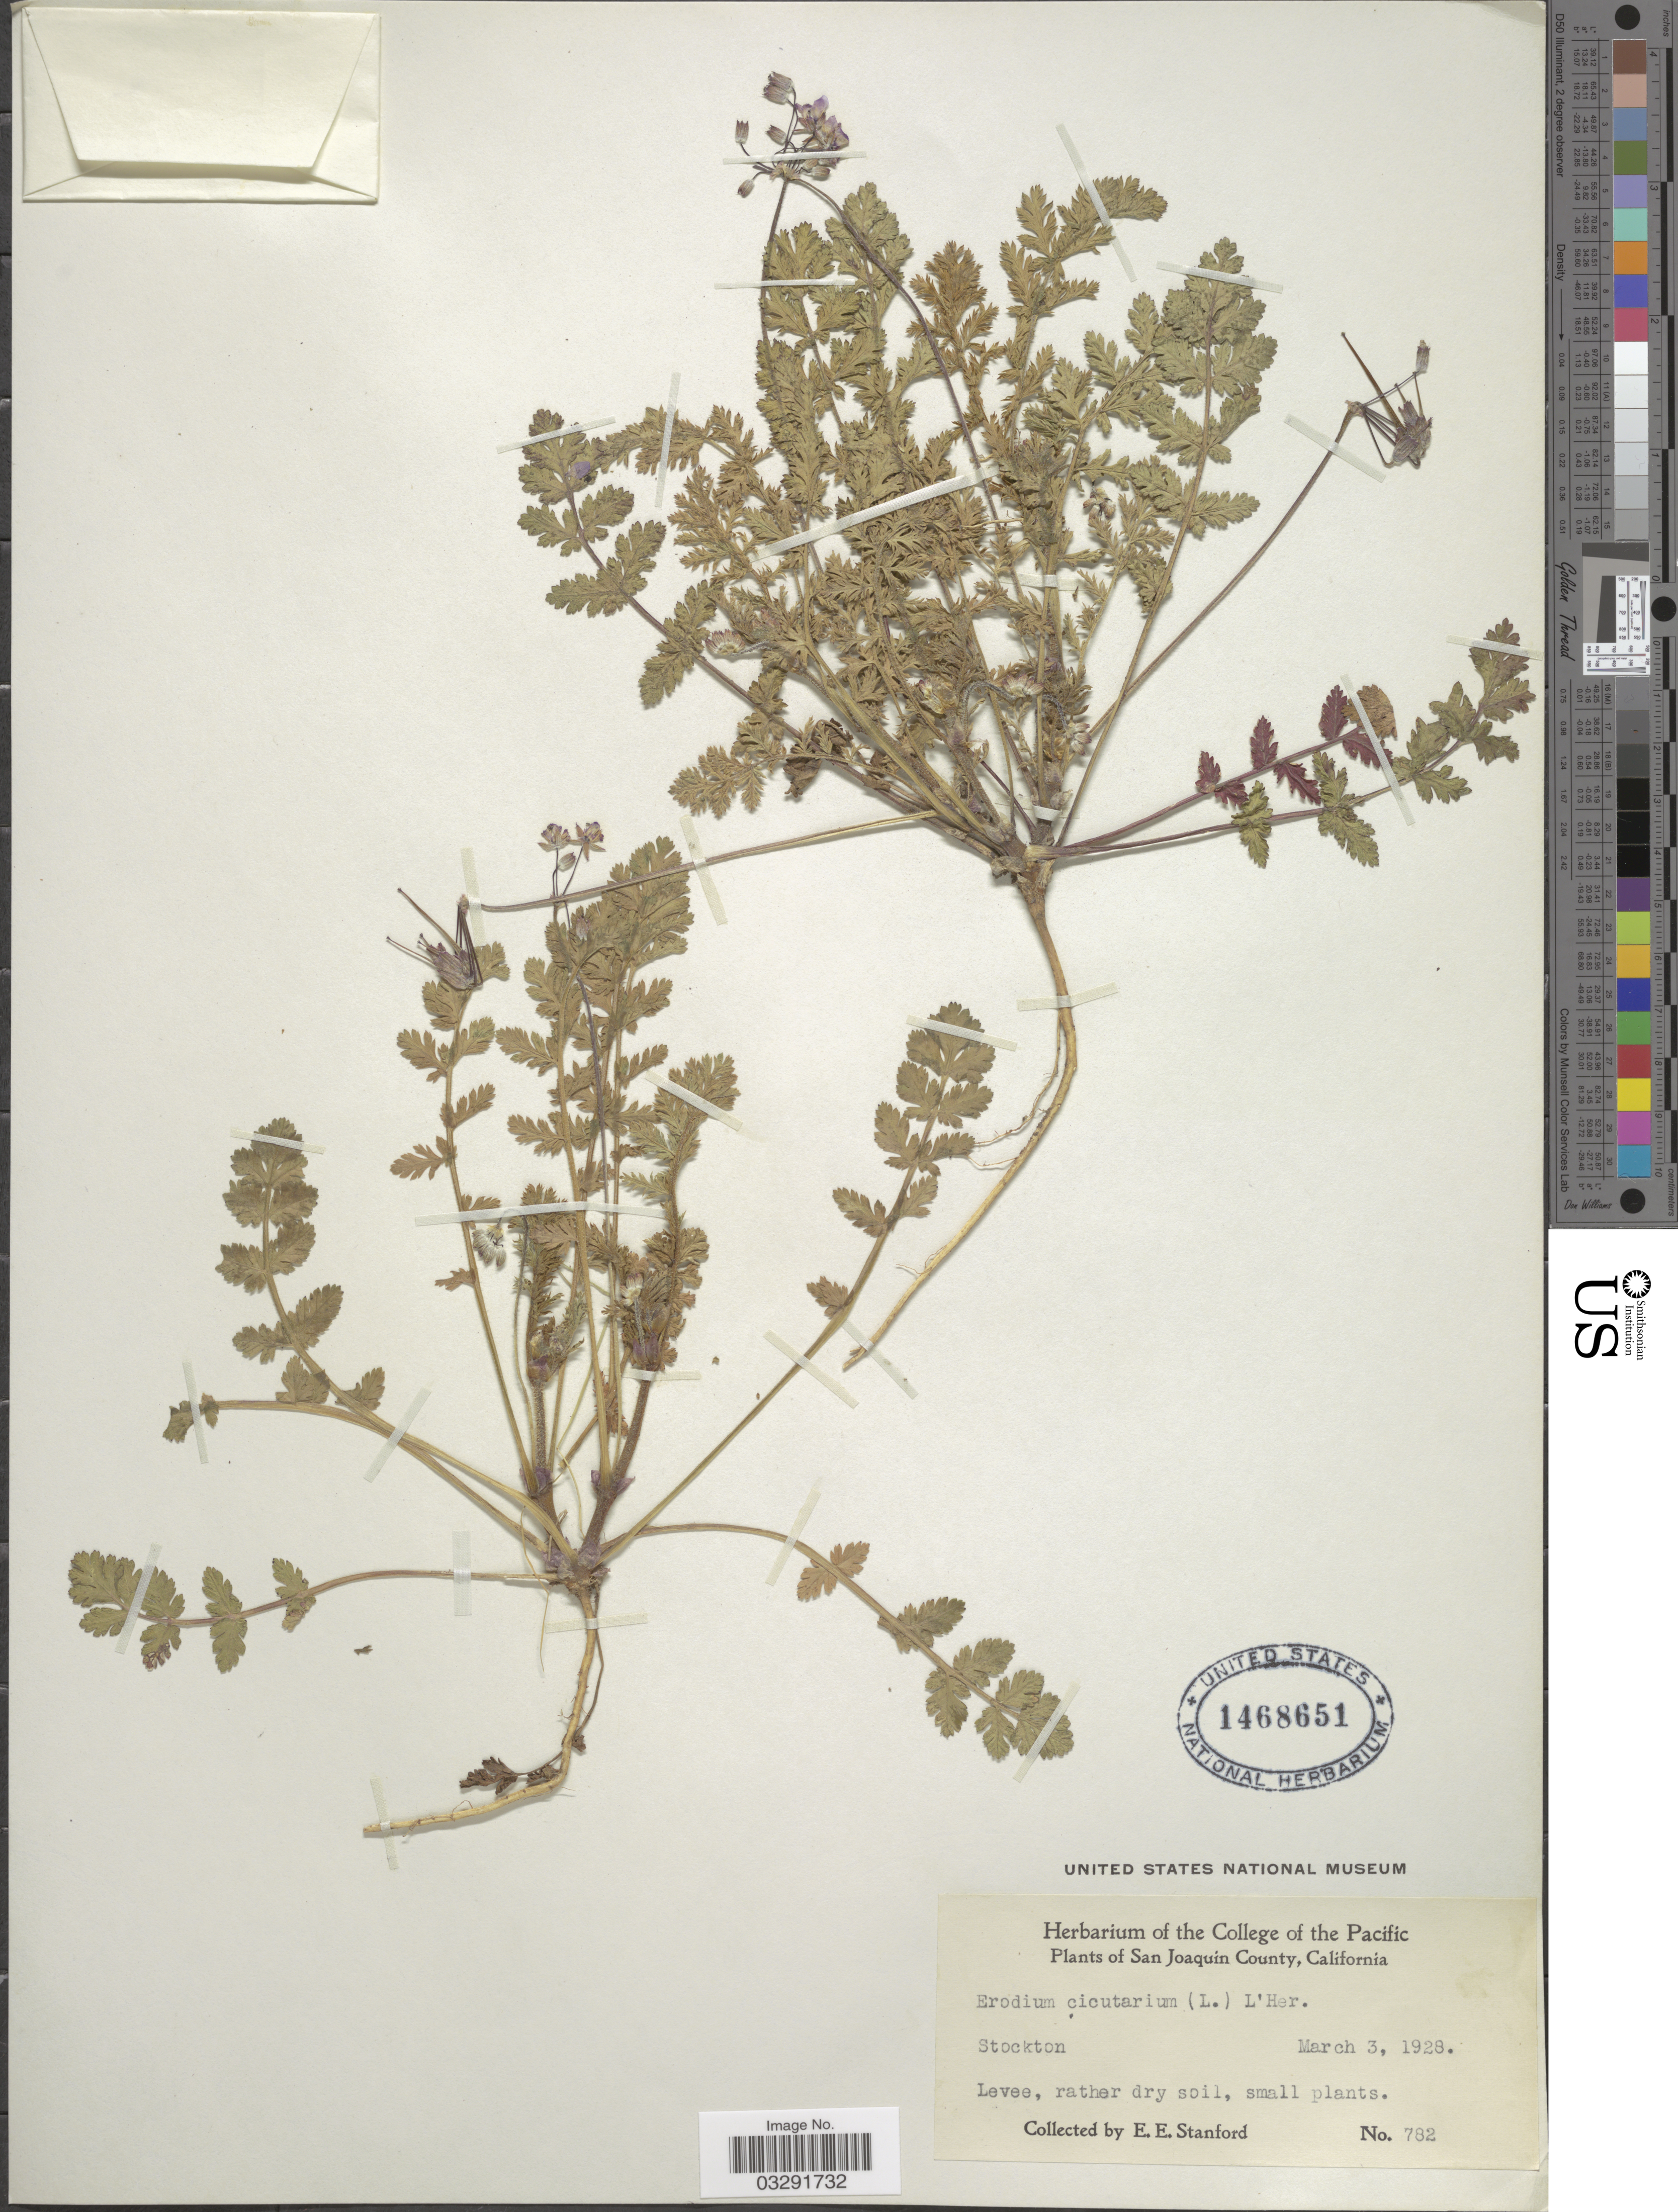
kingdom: Plantae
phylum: Tracheophyta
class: Magnoliopsida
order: Geraniales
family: Geraniaceae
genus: Erodium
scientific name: Erodium cicutarium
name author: (L.) L'Hér.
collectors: E. Stanford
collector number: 782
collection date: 1928-03-03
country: United States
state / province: California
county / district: San Joaquin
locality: San Joaquin County. Stockton. Levee.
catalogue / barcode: US 1468651